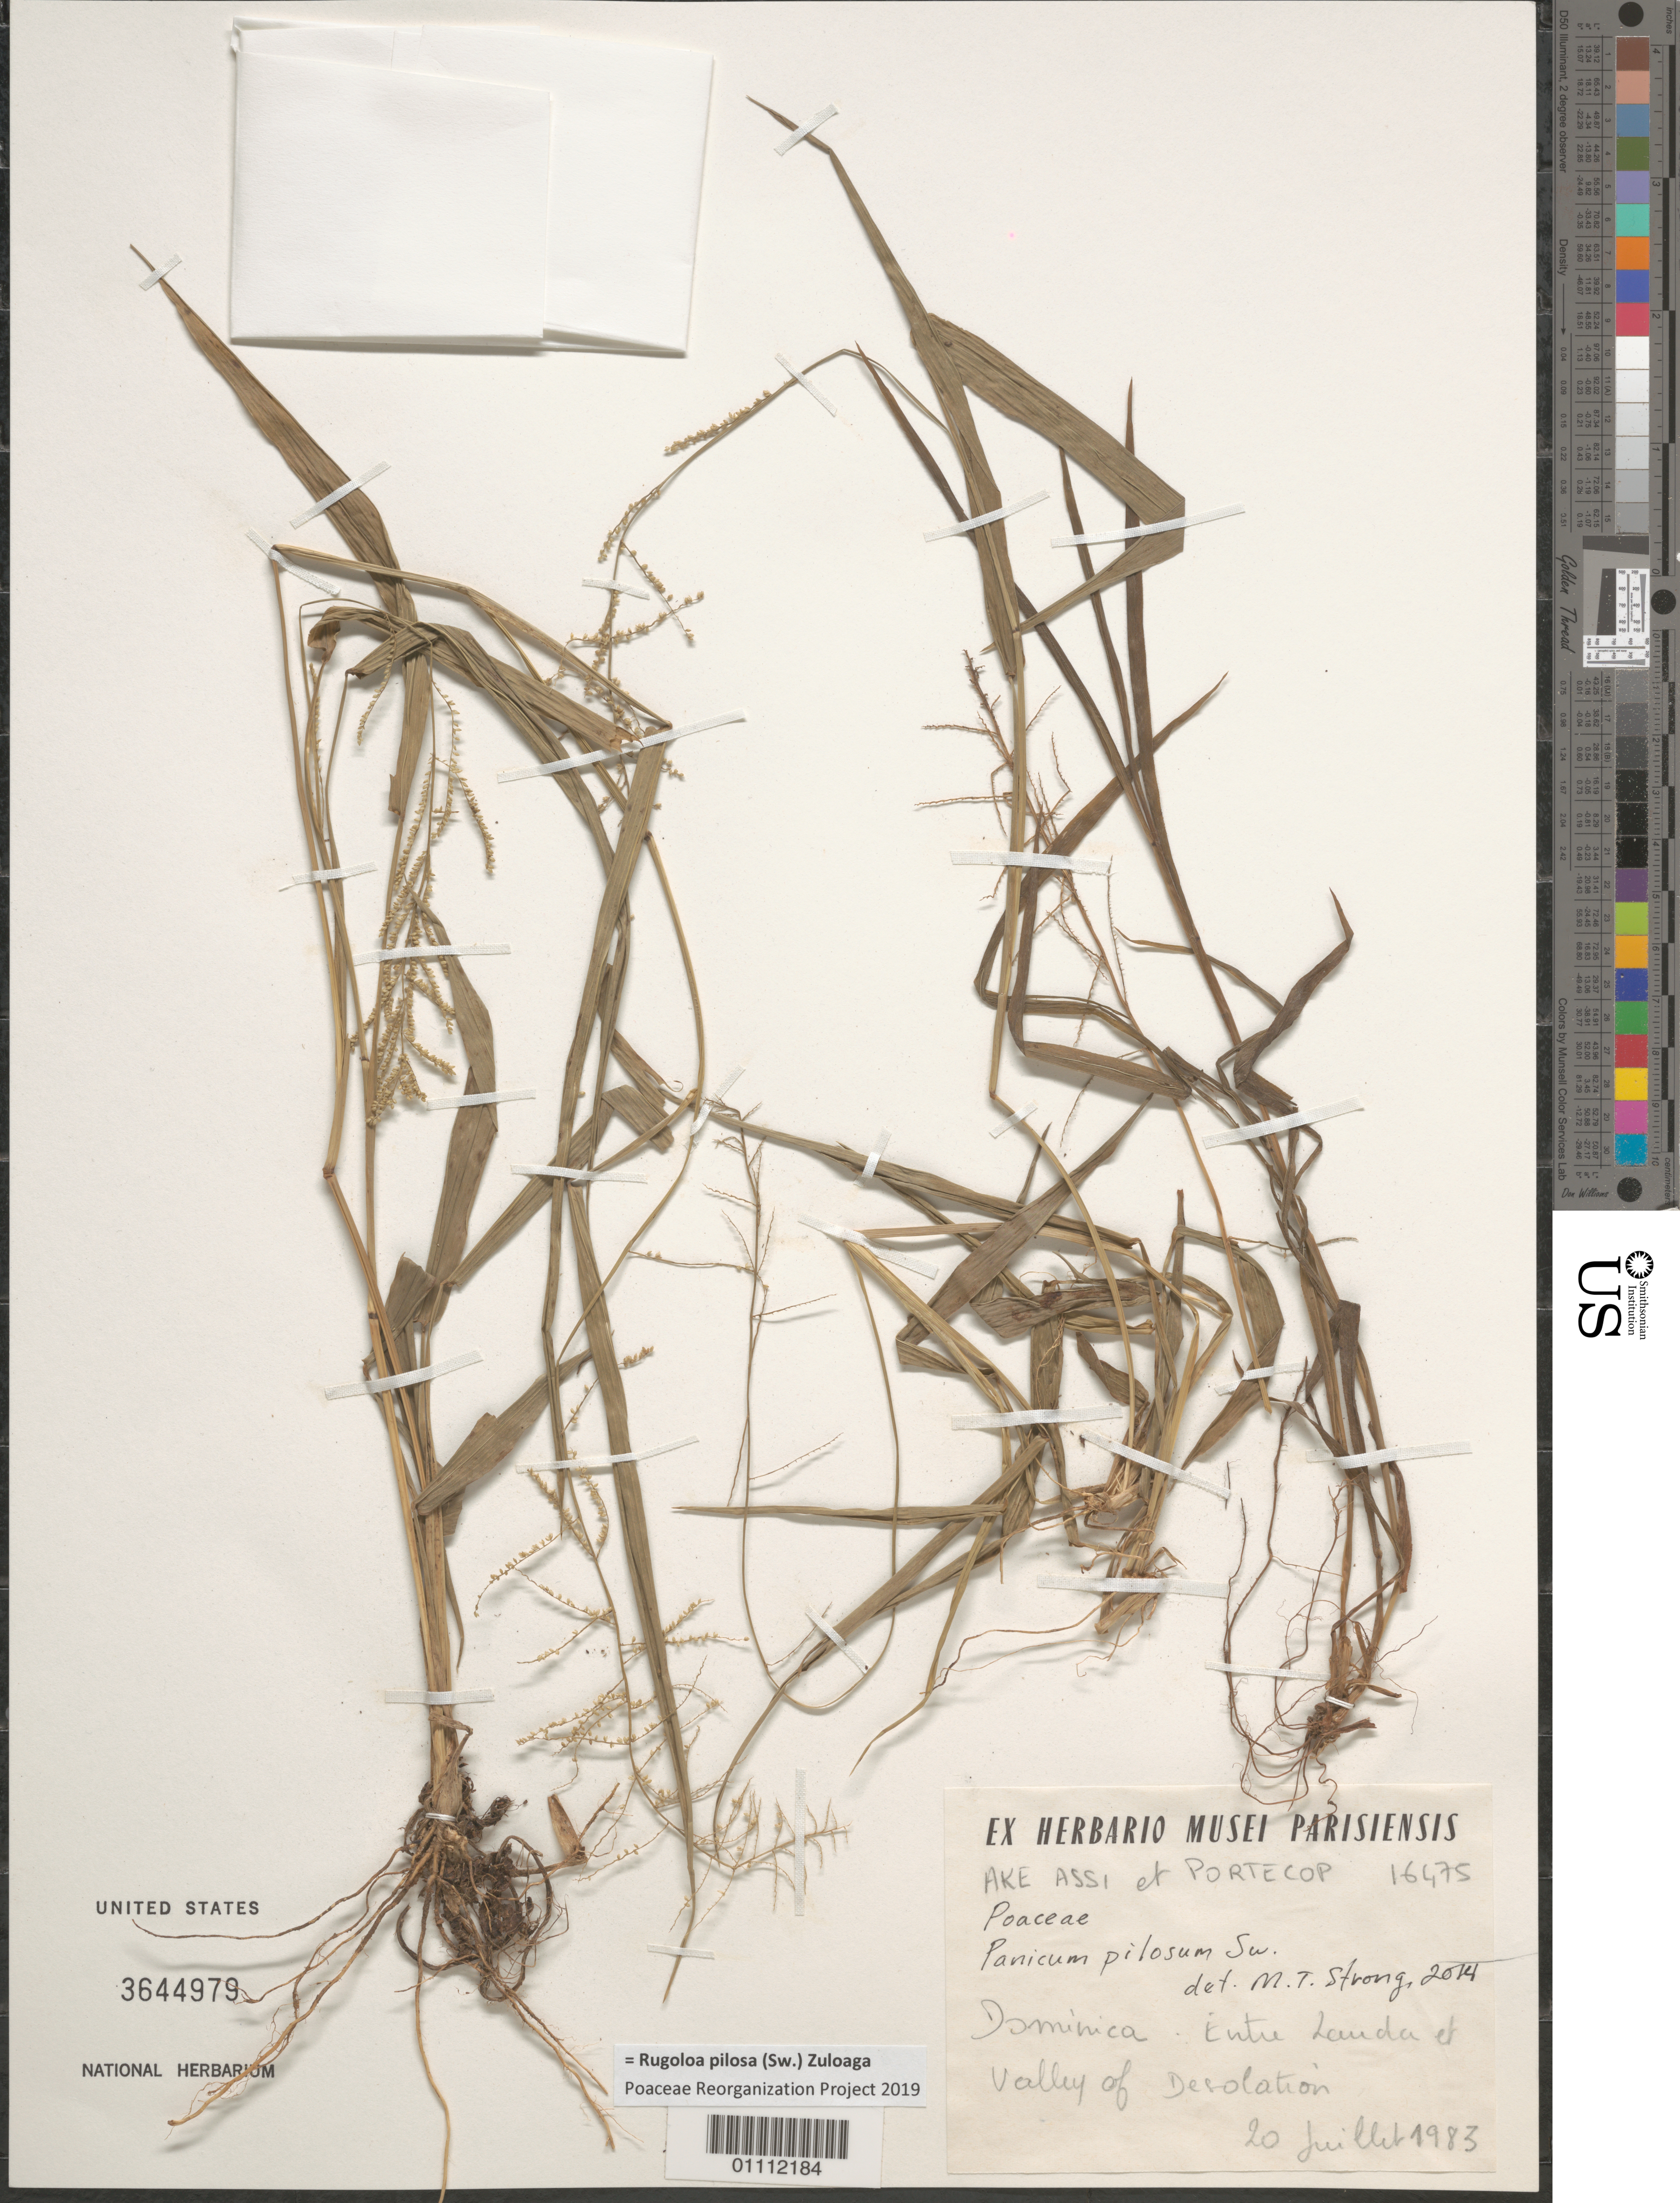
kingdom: Plantae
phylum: Tracheophyta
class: Liliopsida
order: Poales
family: Poaceae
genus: Panicum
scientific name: Panicum pilosum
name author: Sw.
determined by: Strong, M. T., (US), Smithsonian Institution - National Museum of Natural History (UNITED STATES)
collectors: -. Ake-Assi & -. Portecop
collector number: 16475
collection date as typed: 20 Jul 1983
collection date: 1983-07-20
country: Dominica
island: Dominica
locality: Lauda to Valley of Desolation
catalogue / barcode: US 3644979